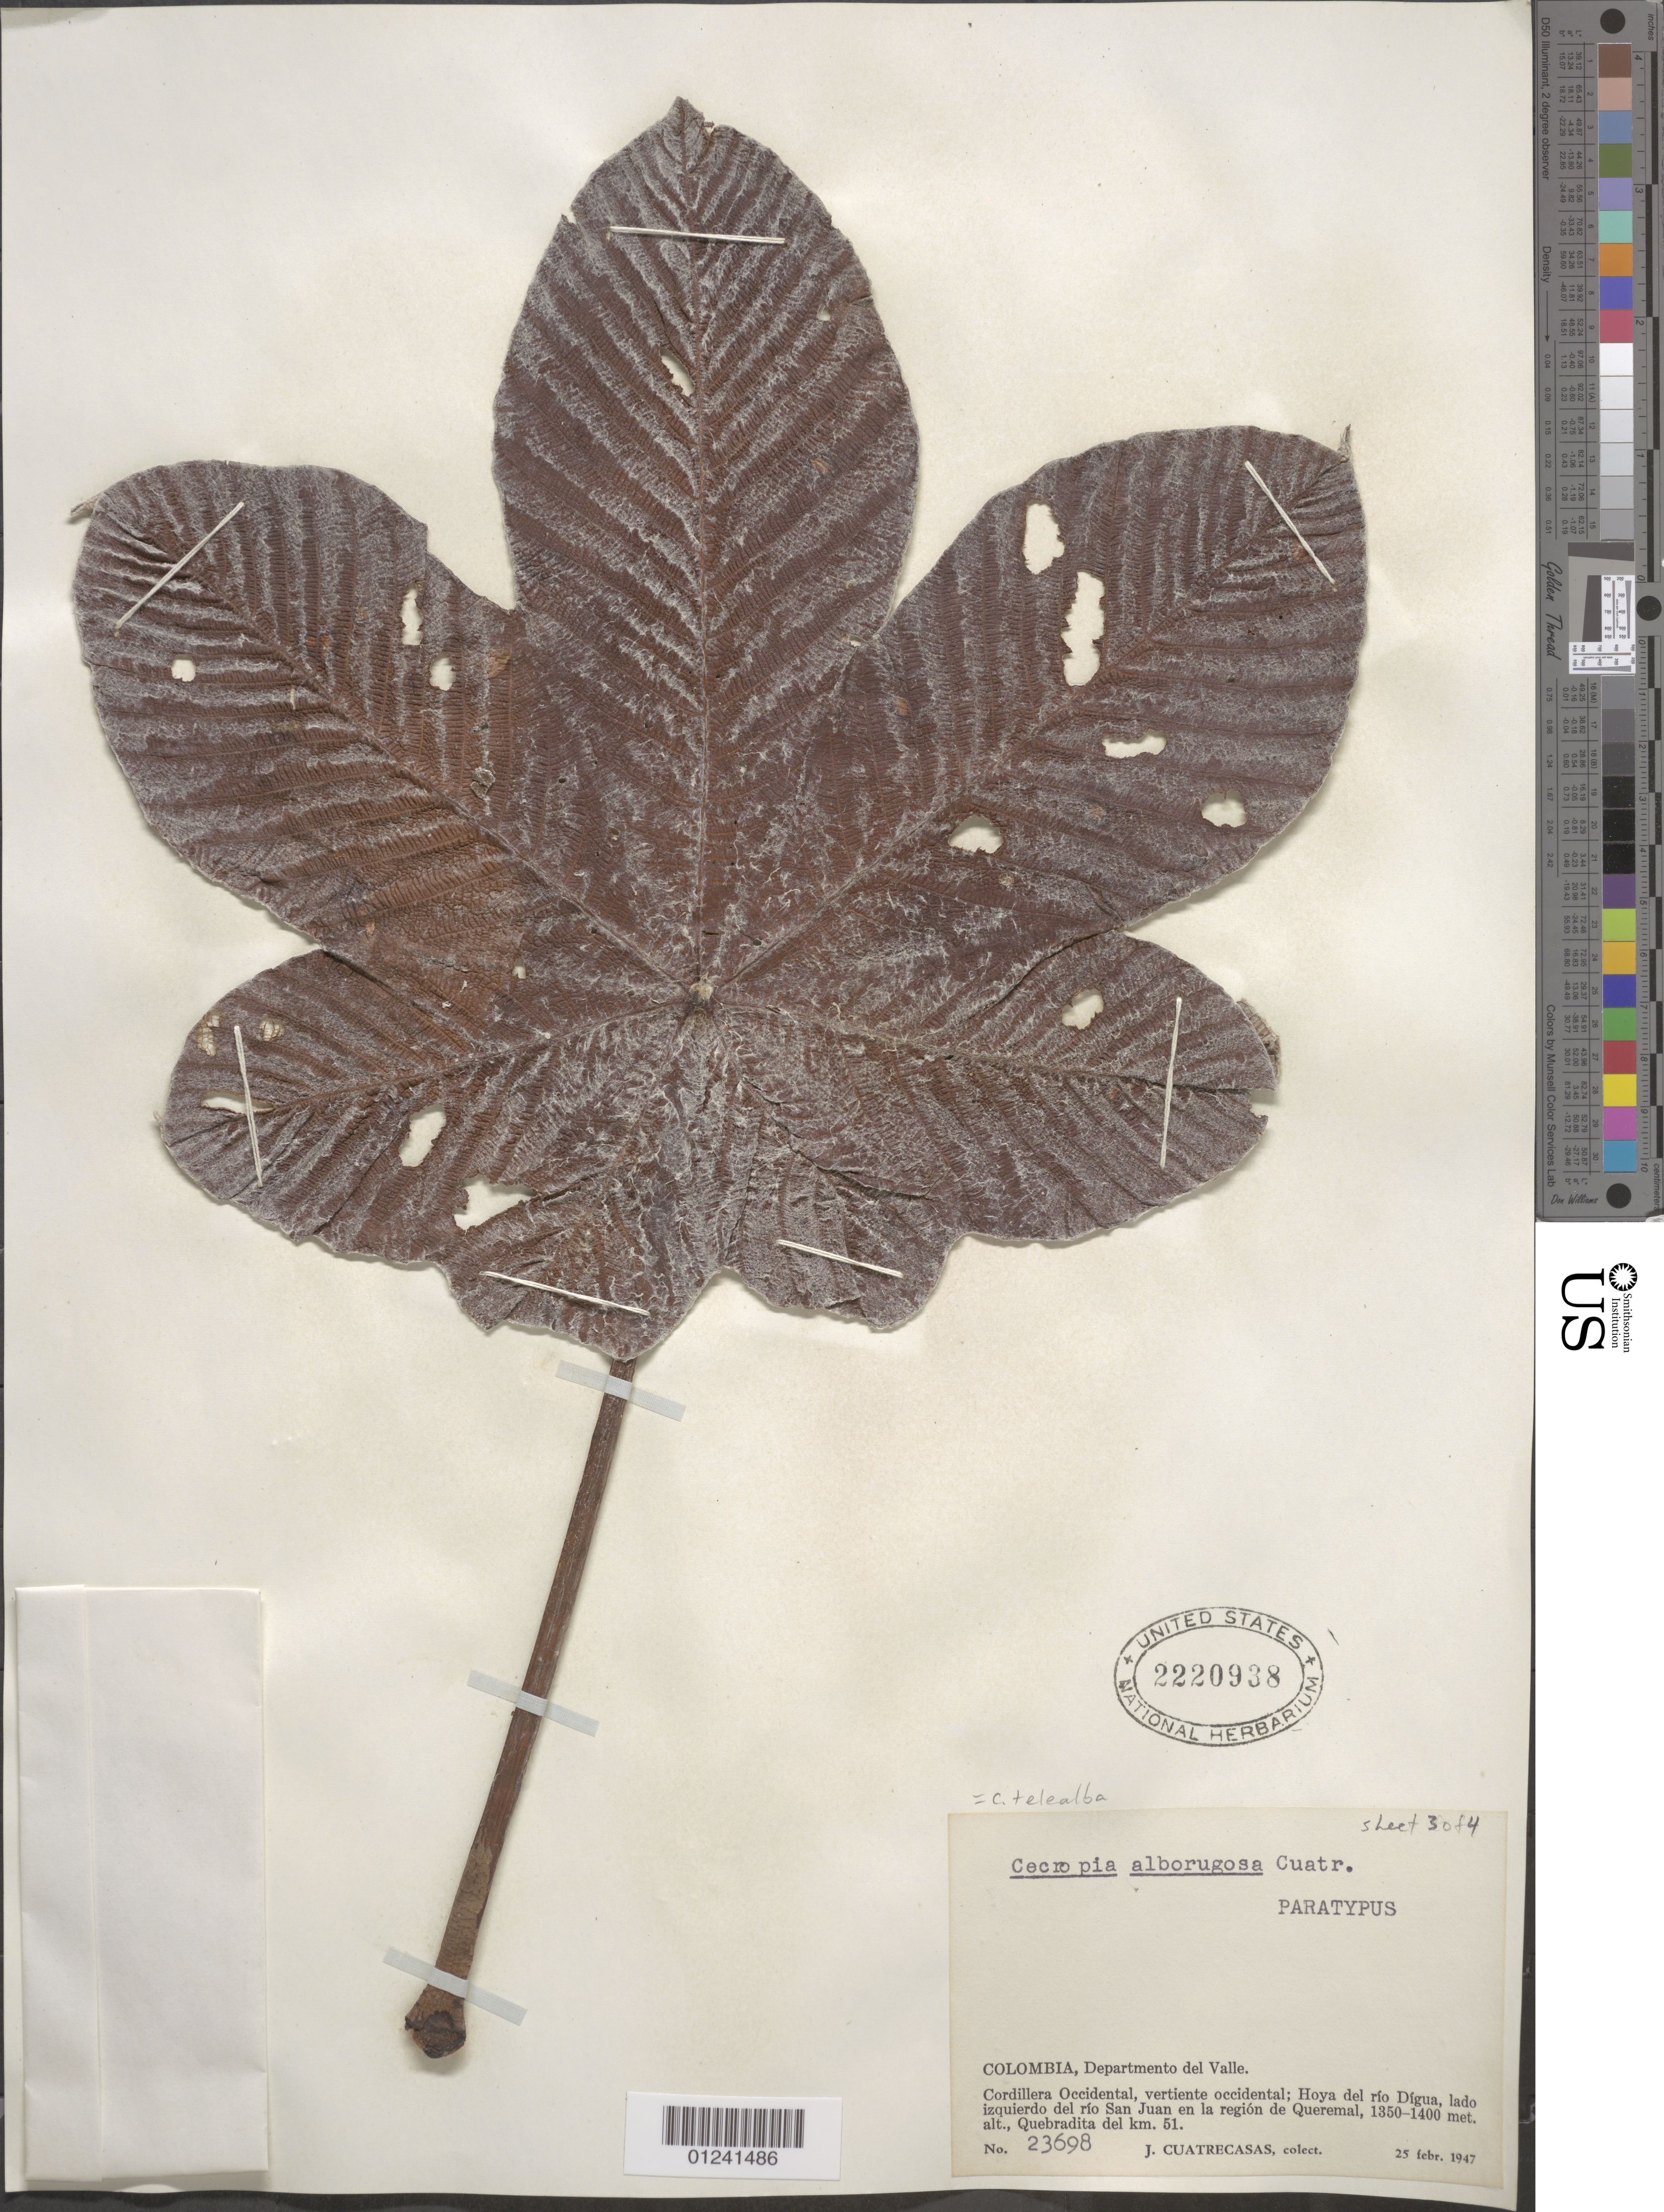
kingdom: Plantae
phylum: Tracheophyta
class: Magnoliopsida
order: Rosales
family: Urticaceae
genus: Cecropia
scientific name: Cecropia telealba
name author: Cuatrec.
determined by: Cuatrecasas, J.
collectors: J. Cuatrecasas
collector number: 23698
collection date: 1947-02-25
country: Colombia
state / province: Valle del Cauca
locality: Cordillera Occidental, Vertiente Occidental, Hoya del Rio Digua, Lado Izquierdo del Rio San Juan en La region de Queremal; quebradita del km 51.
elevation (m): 1350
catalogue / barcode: US 2220938